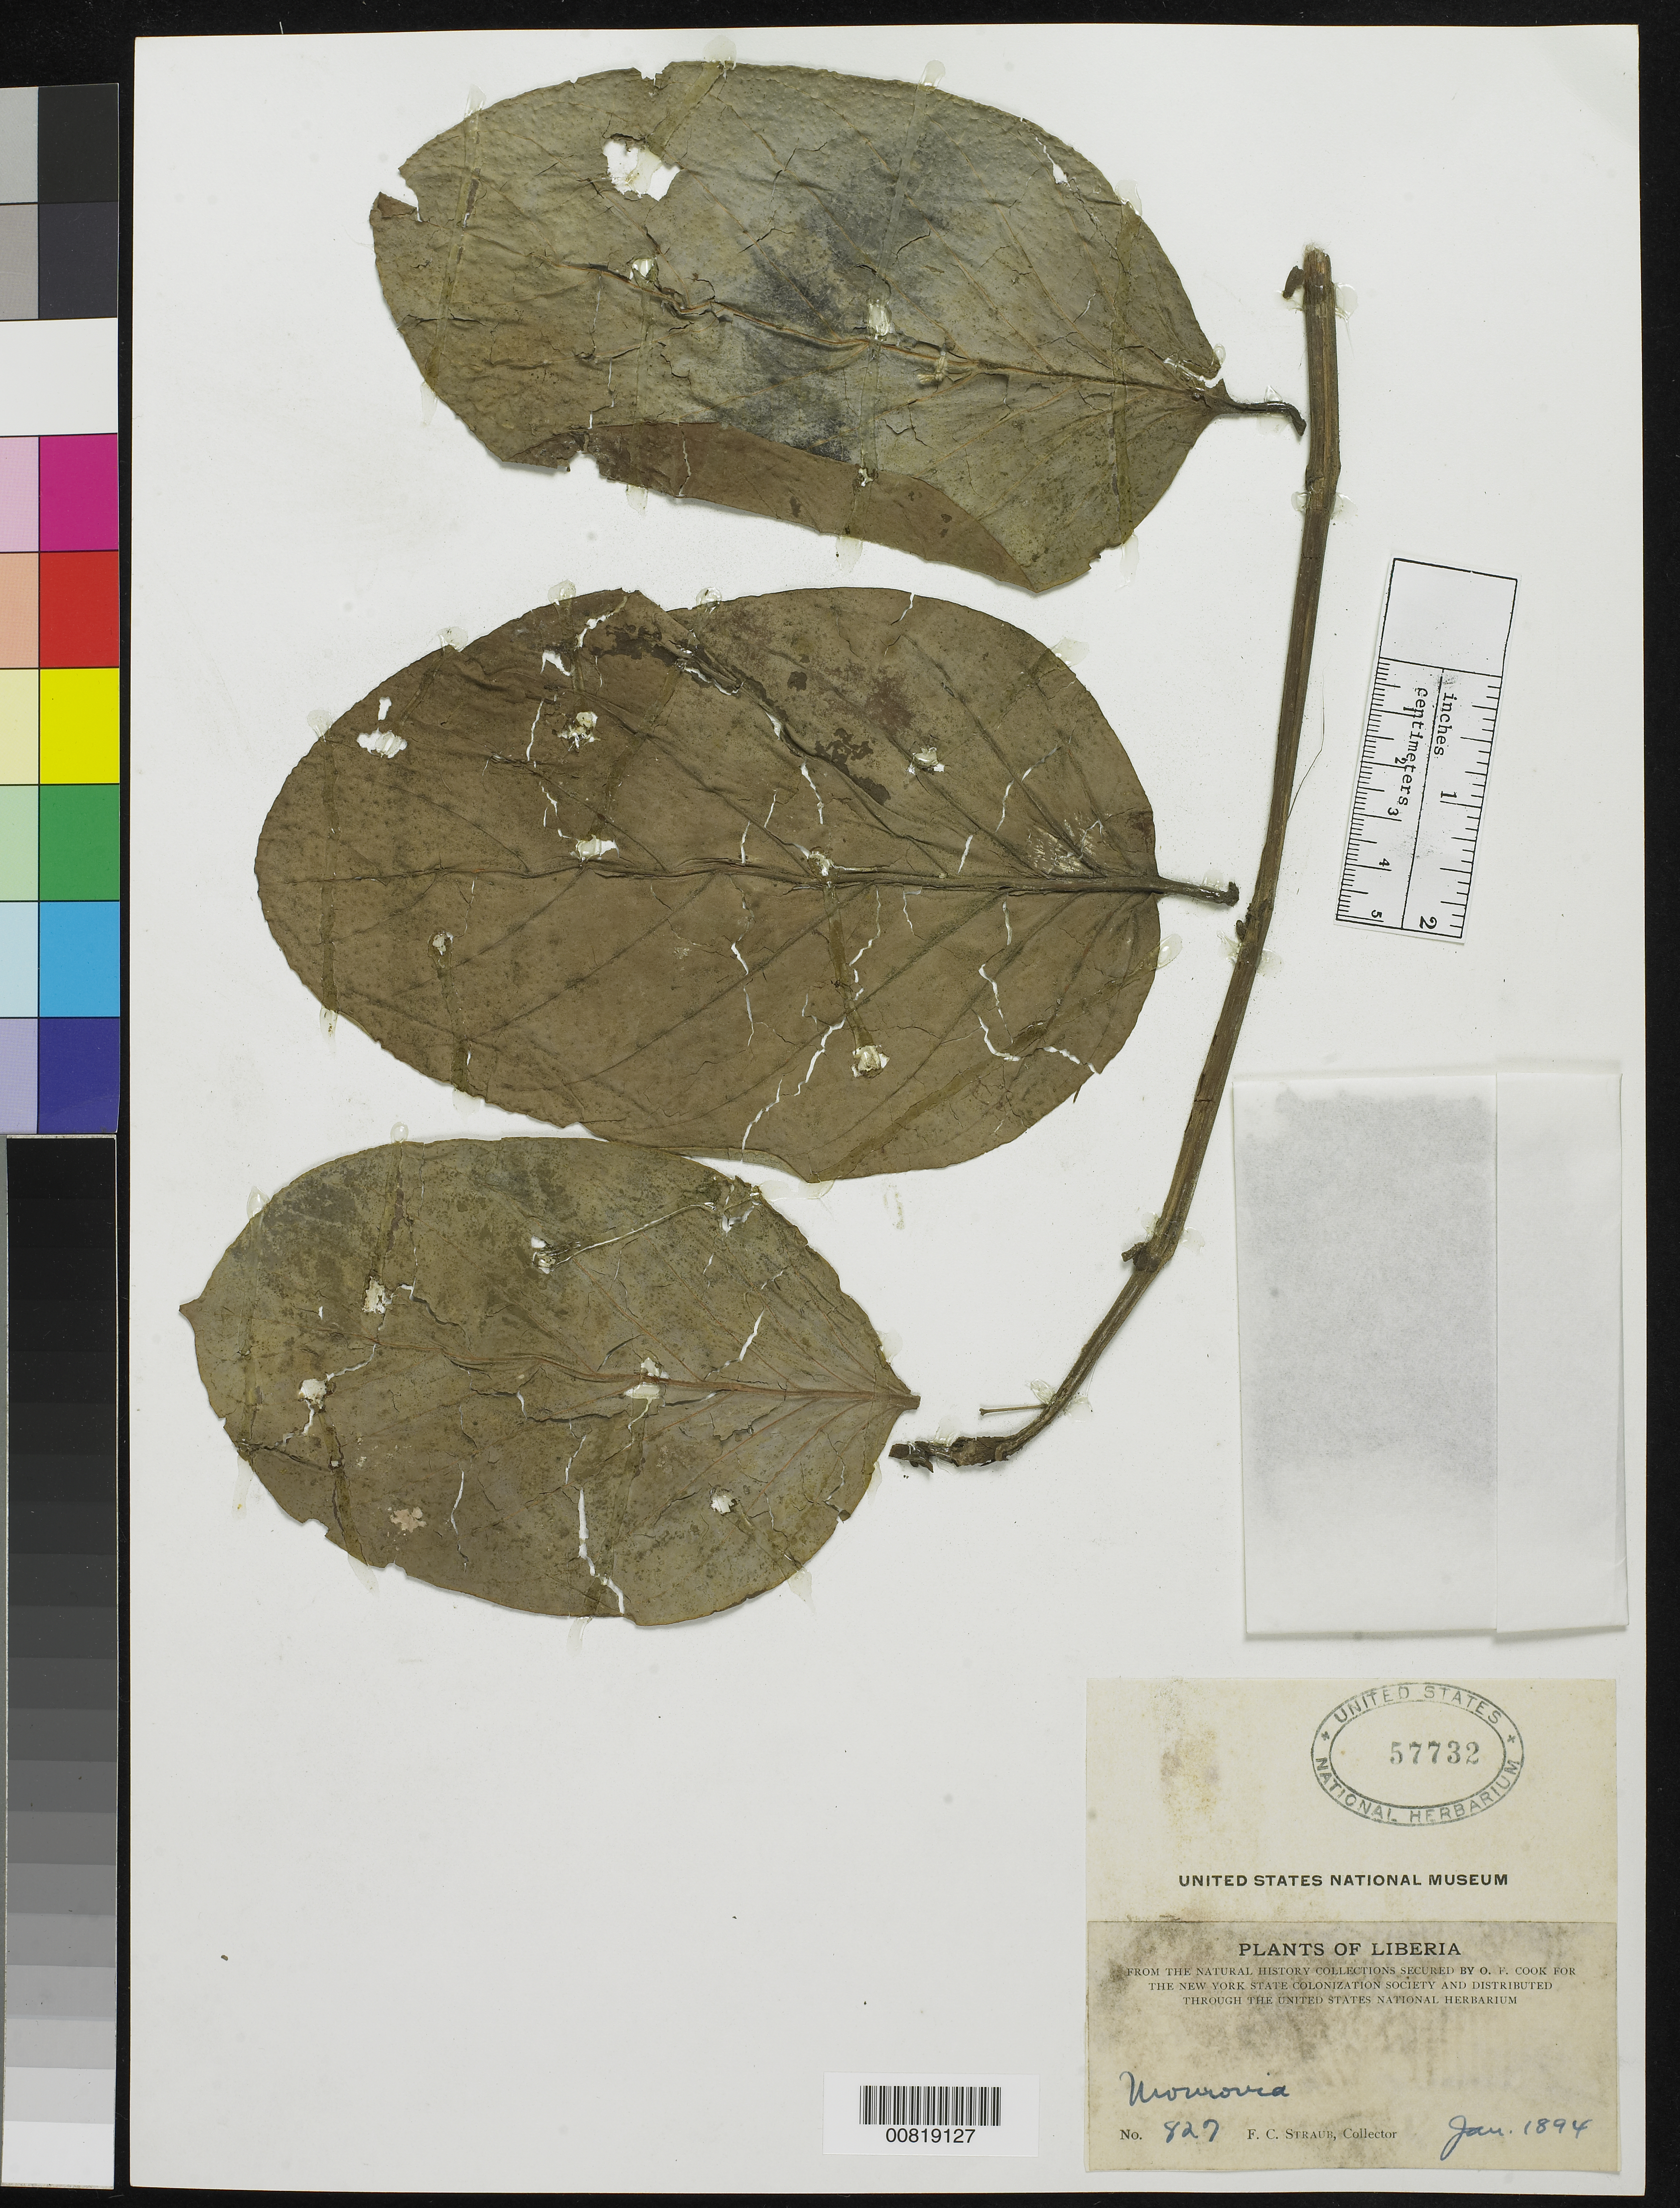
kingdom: Plantae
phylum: Tracheophyta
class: Magnoliopsida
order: Lamiales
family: Acanthaceae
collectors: F. Straub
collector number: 827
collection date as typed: Jan 1894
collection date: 1894-01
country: Liberia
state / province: Montserrado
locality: Monrovia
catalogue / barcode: US 57732